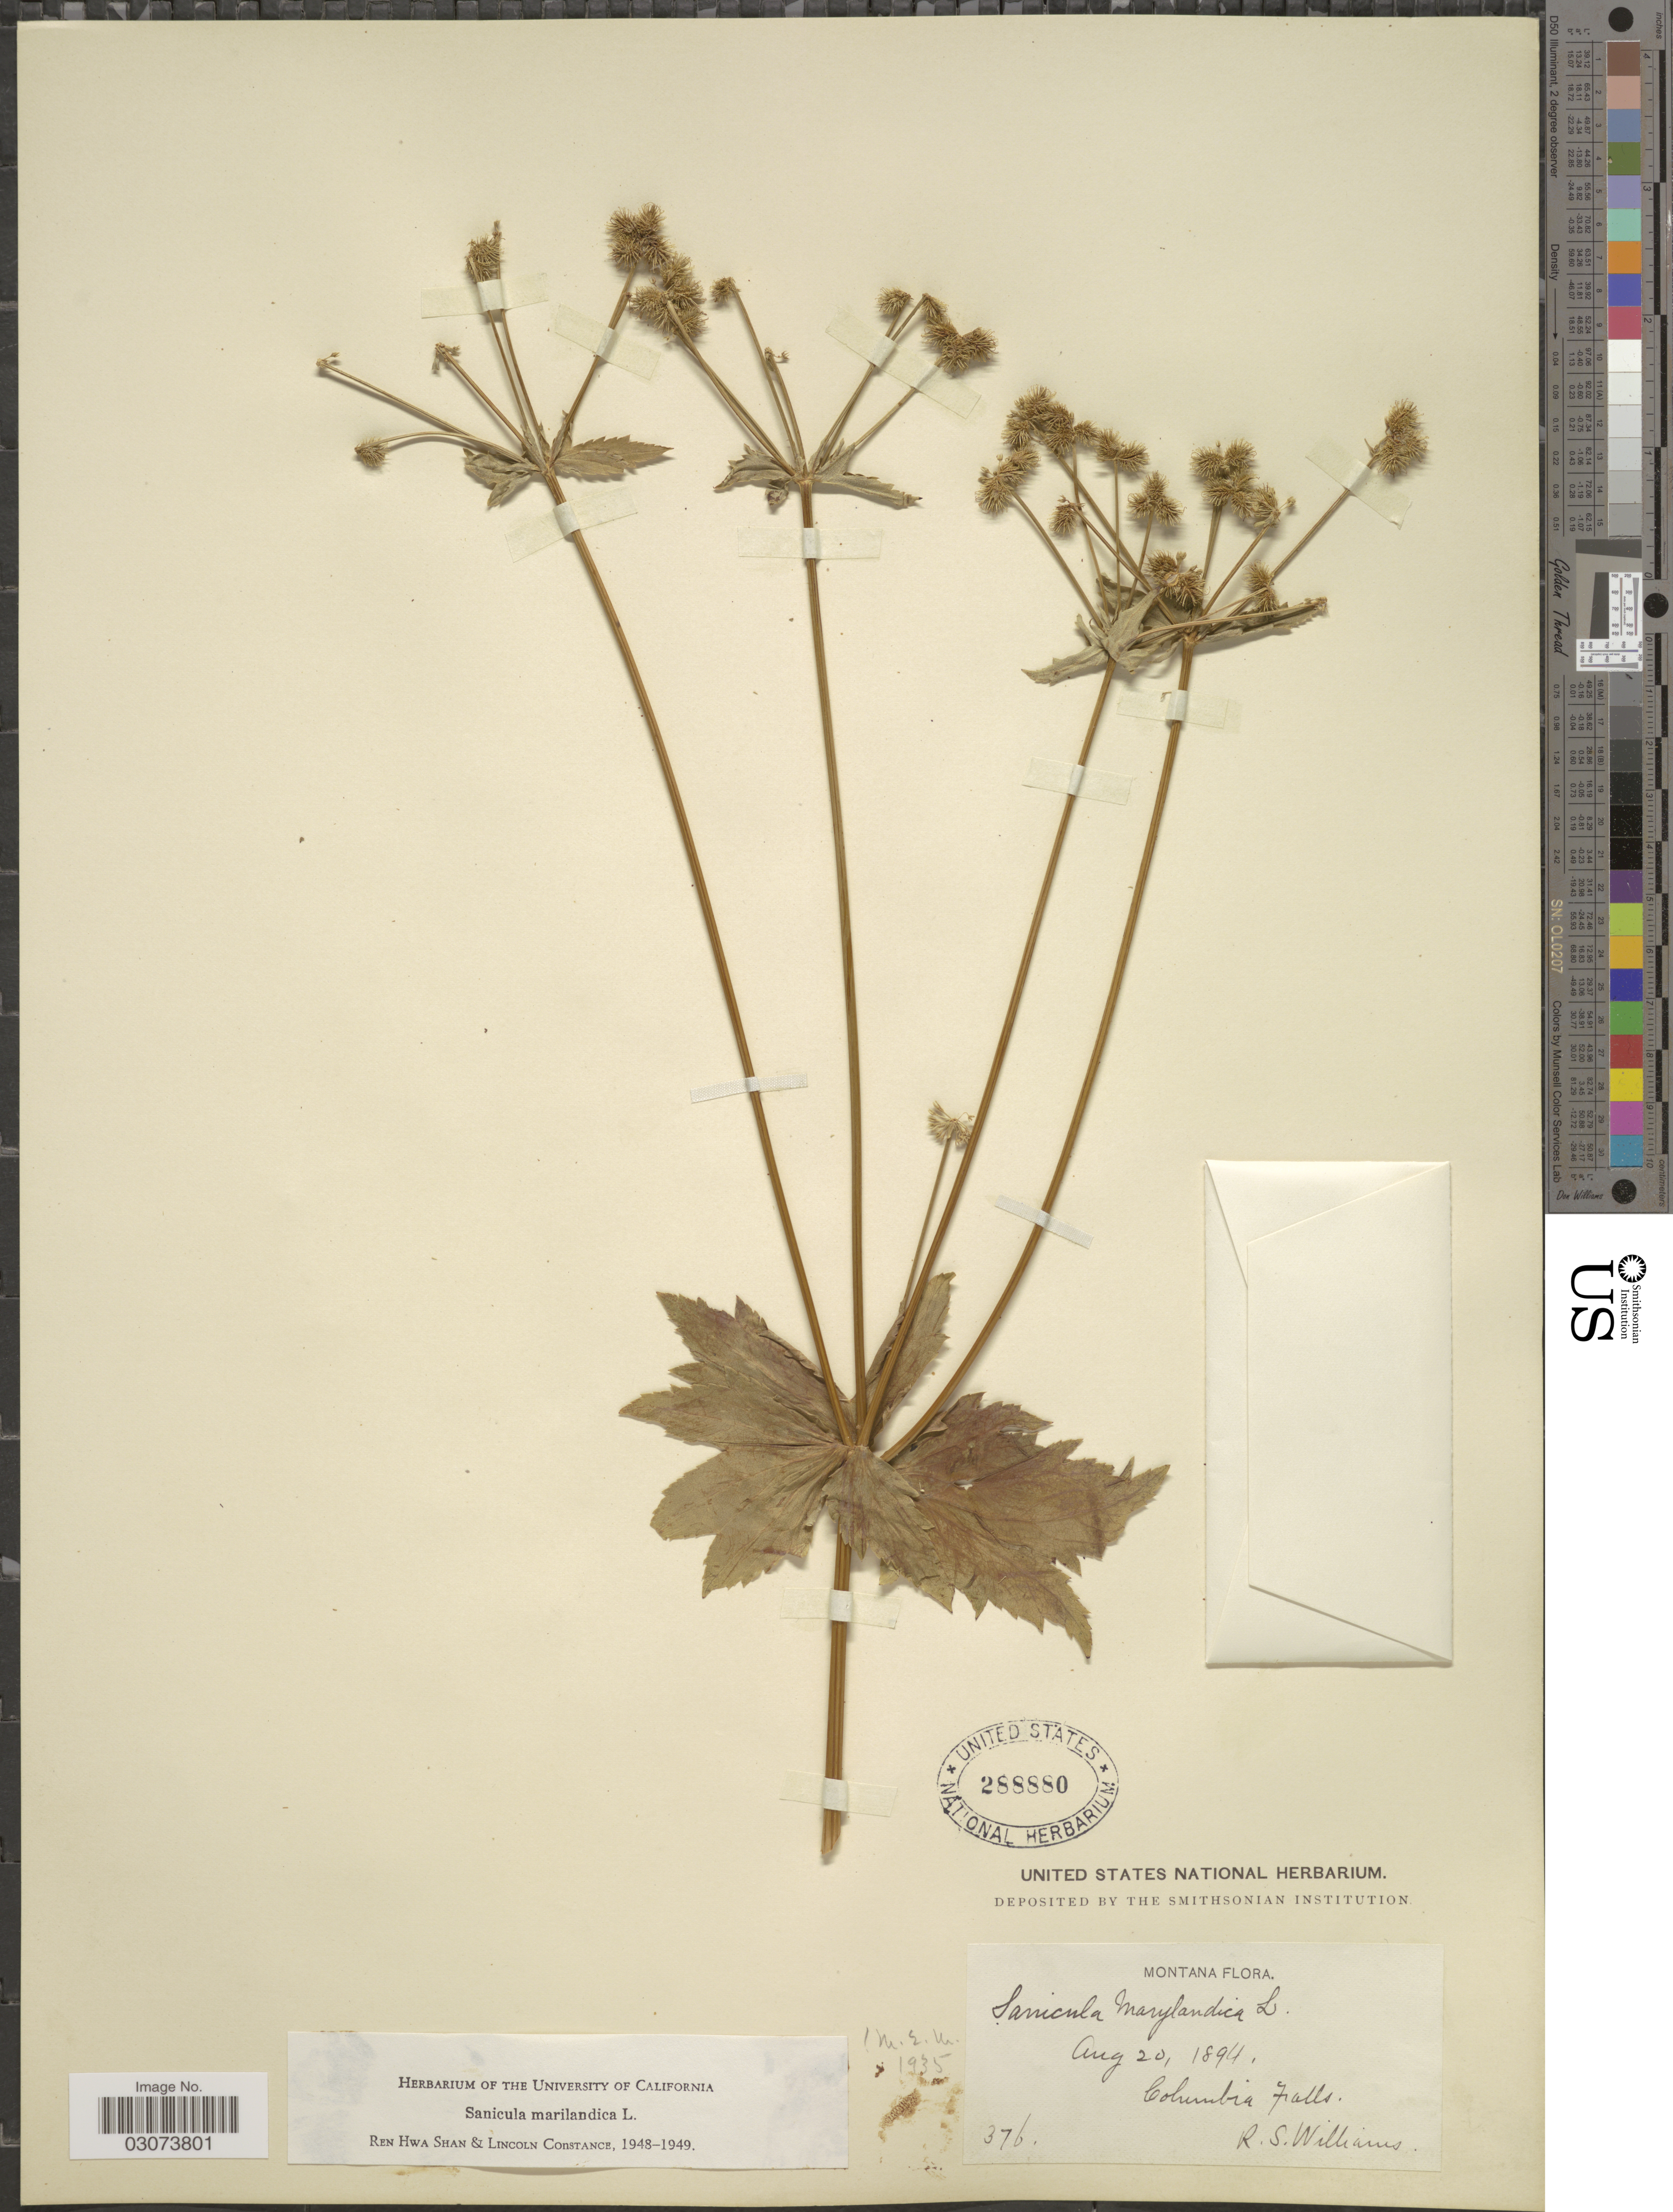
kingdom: Plantae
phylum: Tracheophyta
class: Magnoliopsida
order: Apiales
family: Apiaceae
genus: Sanicula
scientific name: Sanicula marilandica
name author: L.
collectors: R. S. Williams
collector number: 376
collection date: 1894-08-20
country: United States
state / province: Montana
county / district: Flathead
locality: Columbia Falls.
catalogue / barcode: US 288880